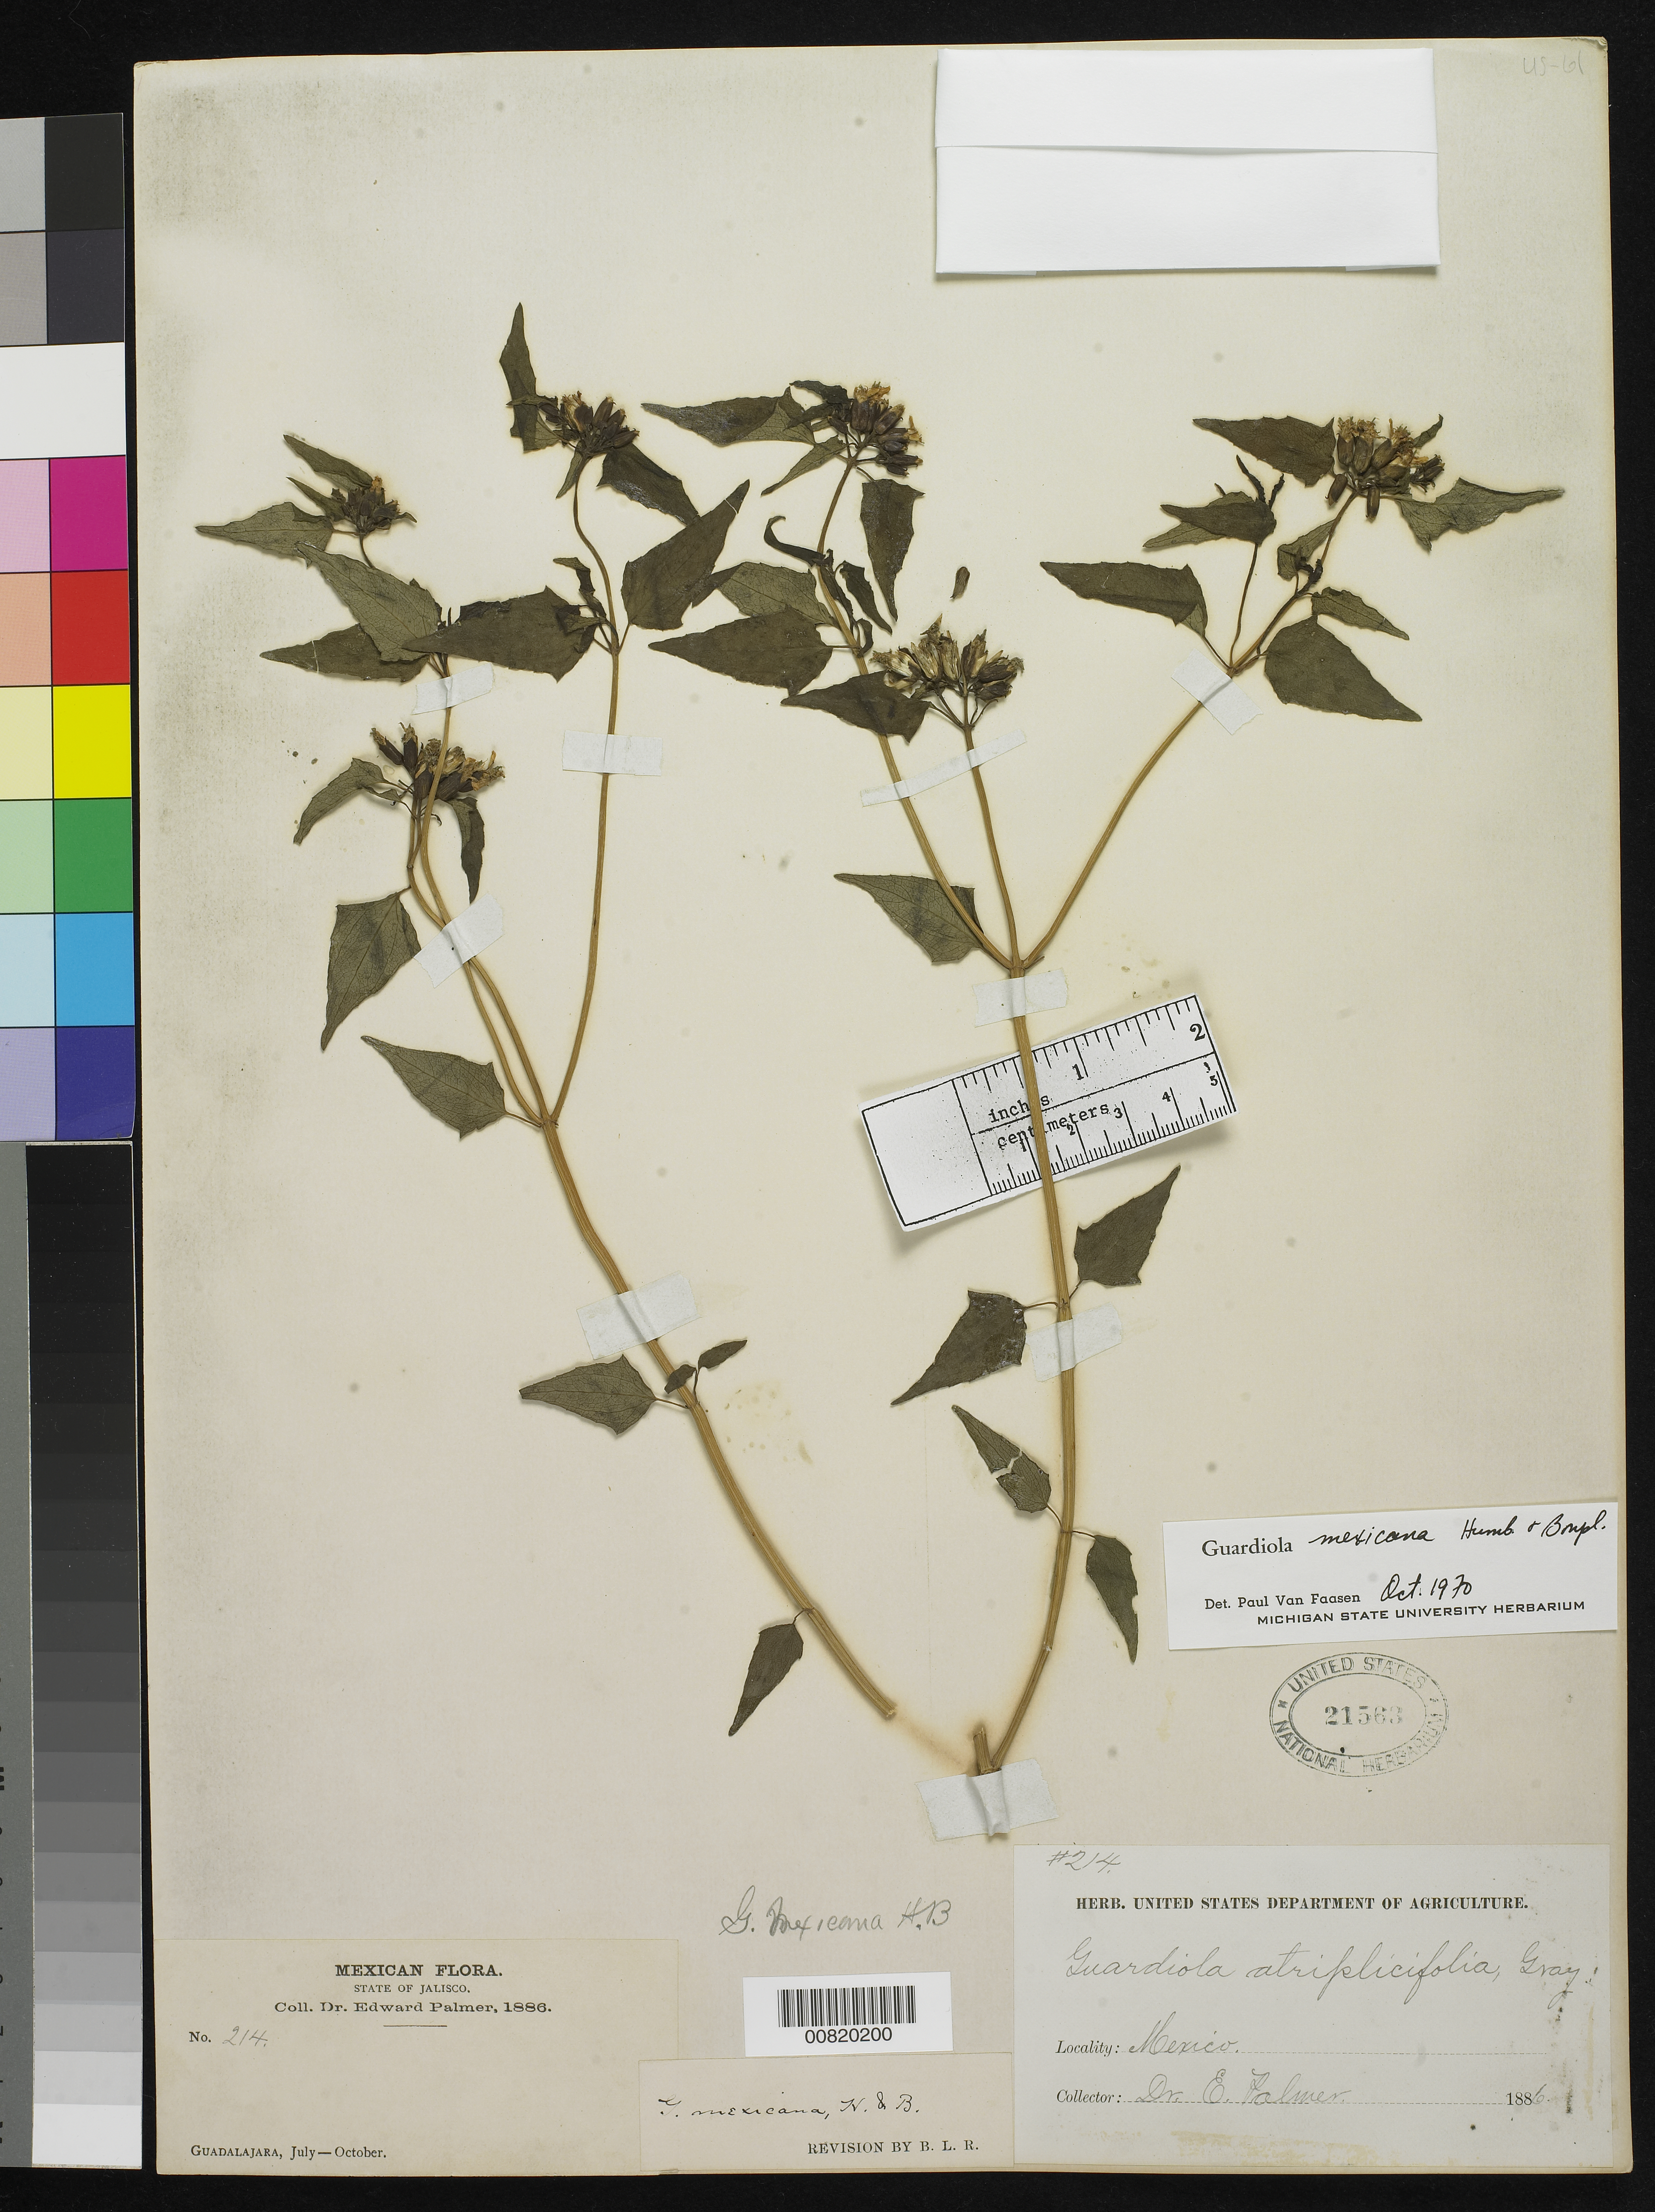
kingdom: Plantae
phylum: Tracheophyta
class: Magnoliopsida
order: Asterales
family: Asteraceae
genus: Guardiola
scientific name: Guardiola mexicana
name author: Humb. & Bonpl.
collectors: E. Palmer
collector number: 214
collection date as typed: Jul 1886 to -- Oct 1886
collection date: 1886-07/1886-10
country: Mexico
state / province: Jalisco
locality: Guadalajara, Jalisco.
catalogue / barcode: US 21563